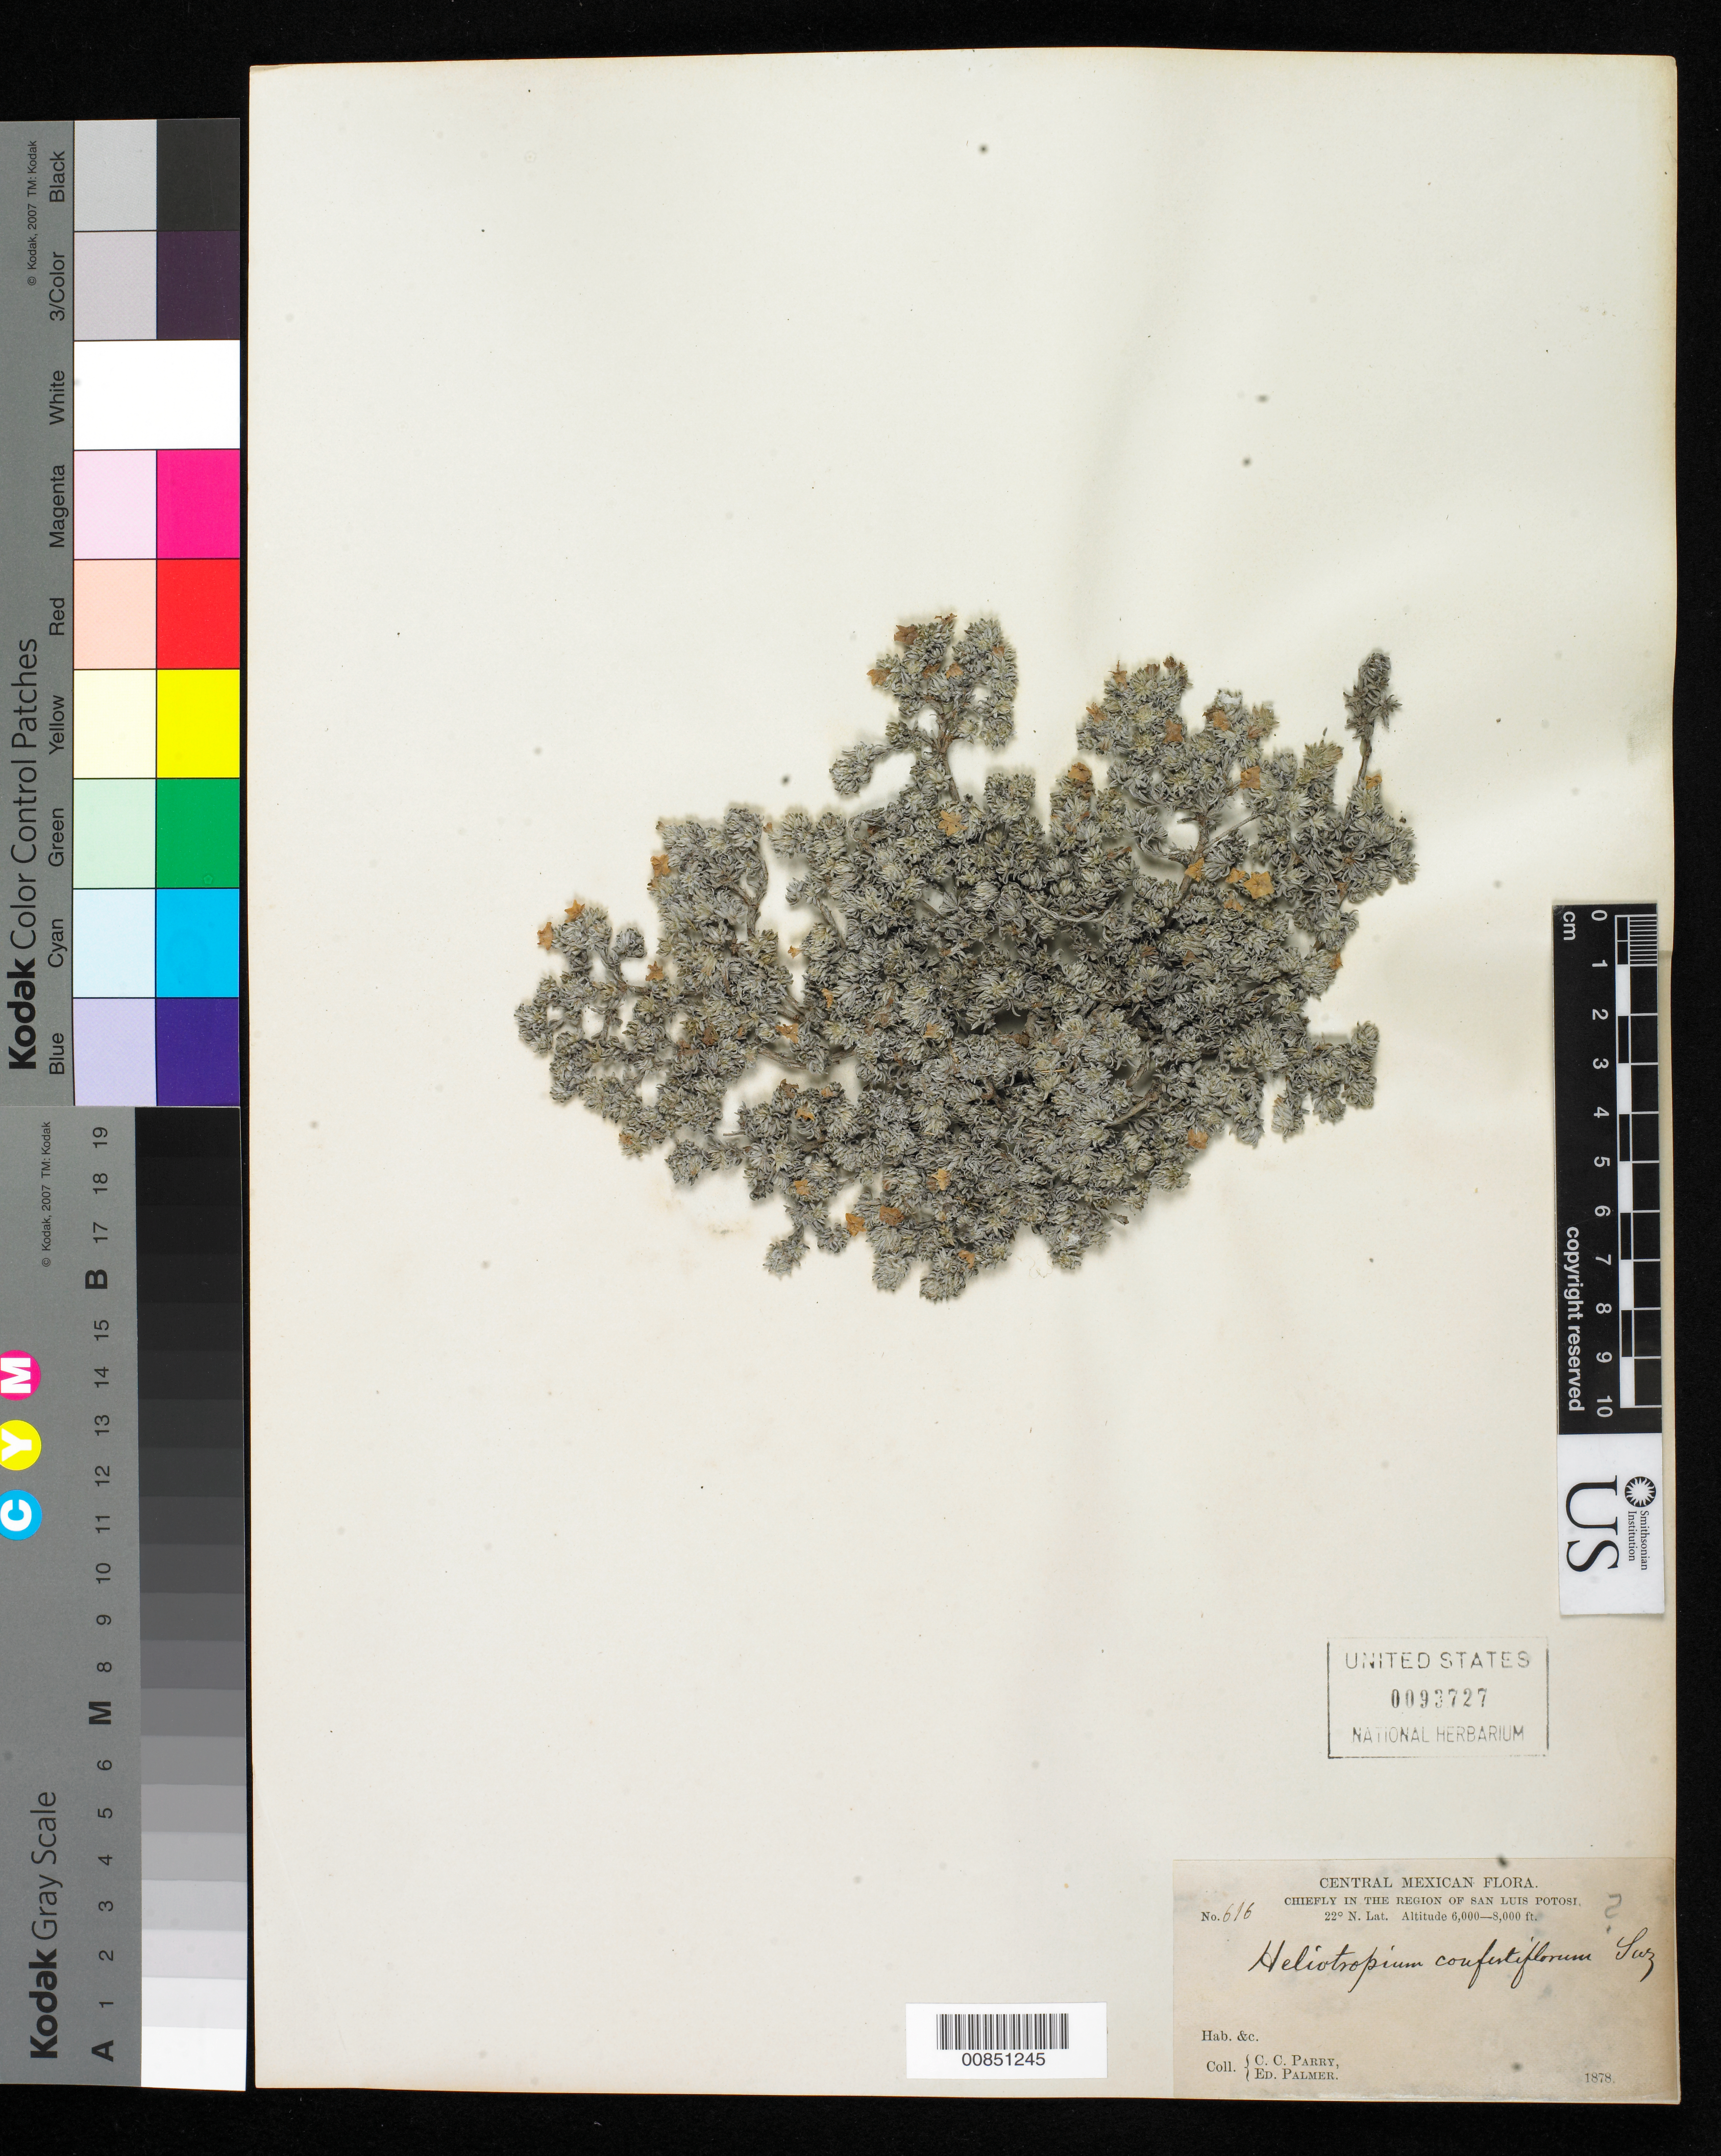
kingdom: Plantae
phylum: Tracheophyta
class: Magnoliopsida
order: Boraginales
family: Heliotropiaceae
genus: Euploca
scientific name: Euploca confertifolium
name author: (Torr.) Feuillet & Halse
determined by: Feuillet, C.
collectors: C. C. Parry & E. Palmer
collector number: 616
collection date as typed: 1878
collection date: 1878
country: Mexico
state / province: San Luis Potosí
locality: Chiefly in the region of San Luis Potosí.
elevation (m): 1829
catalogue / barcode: US 93727